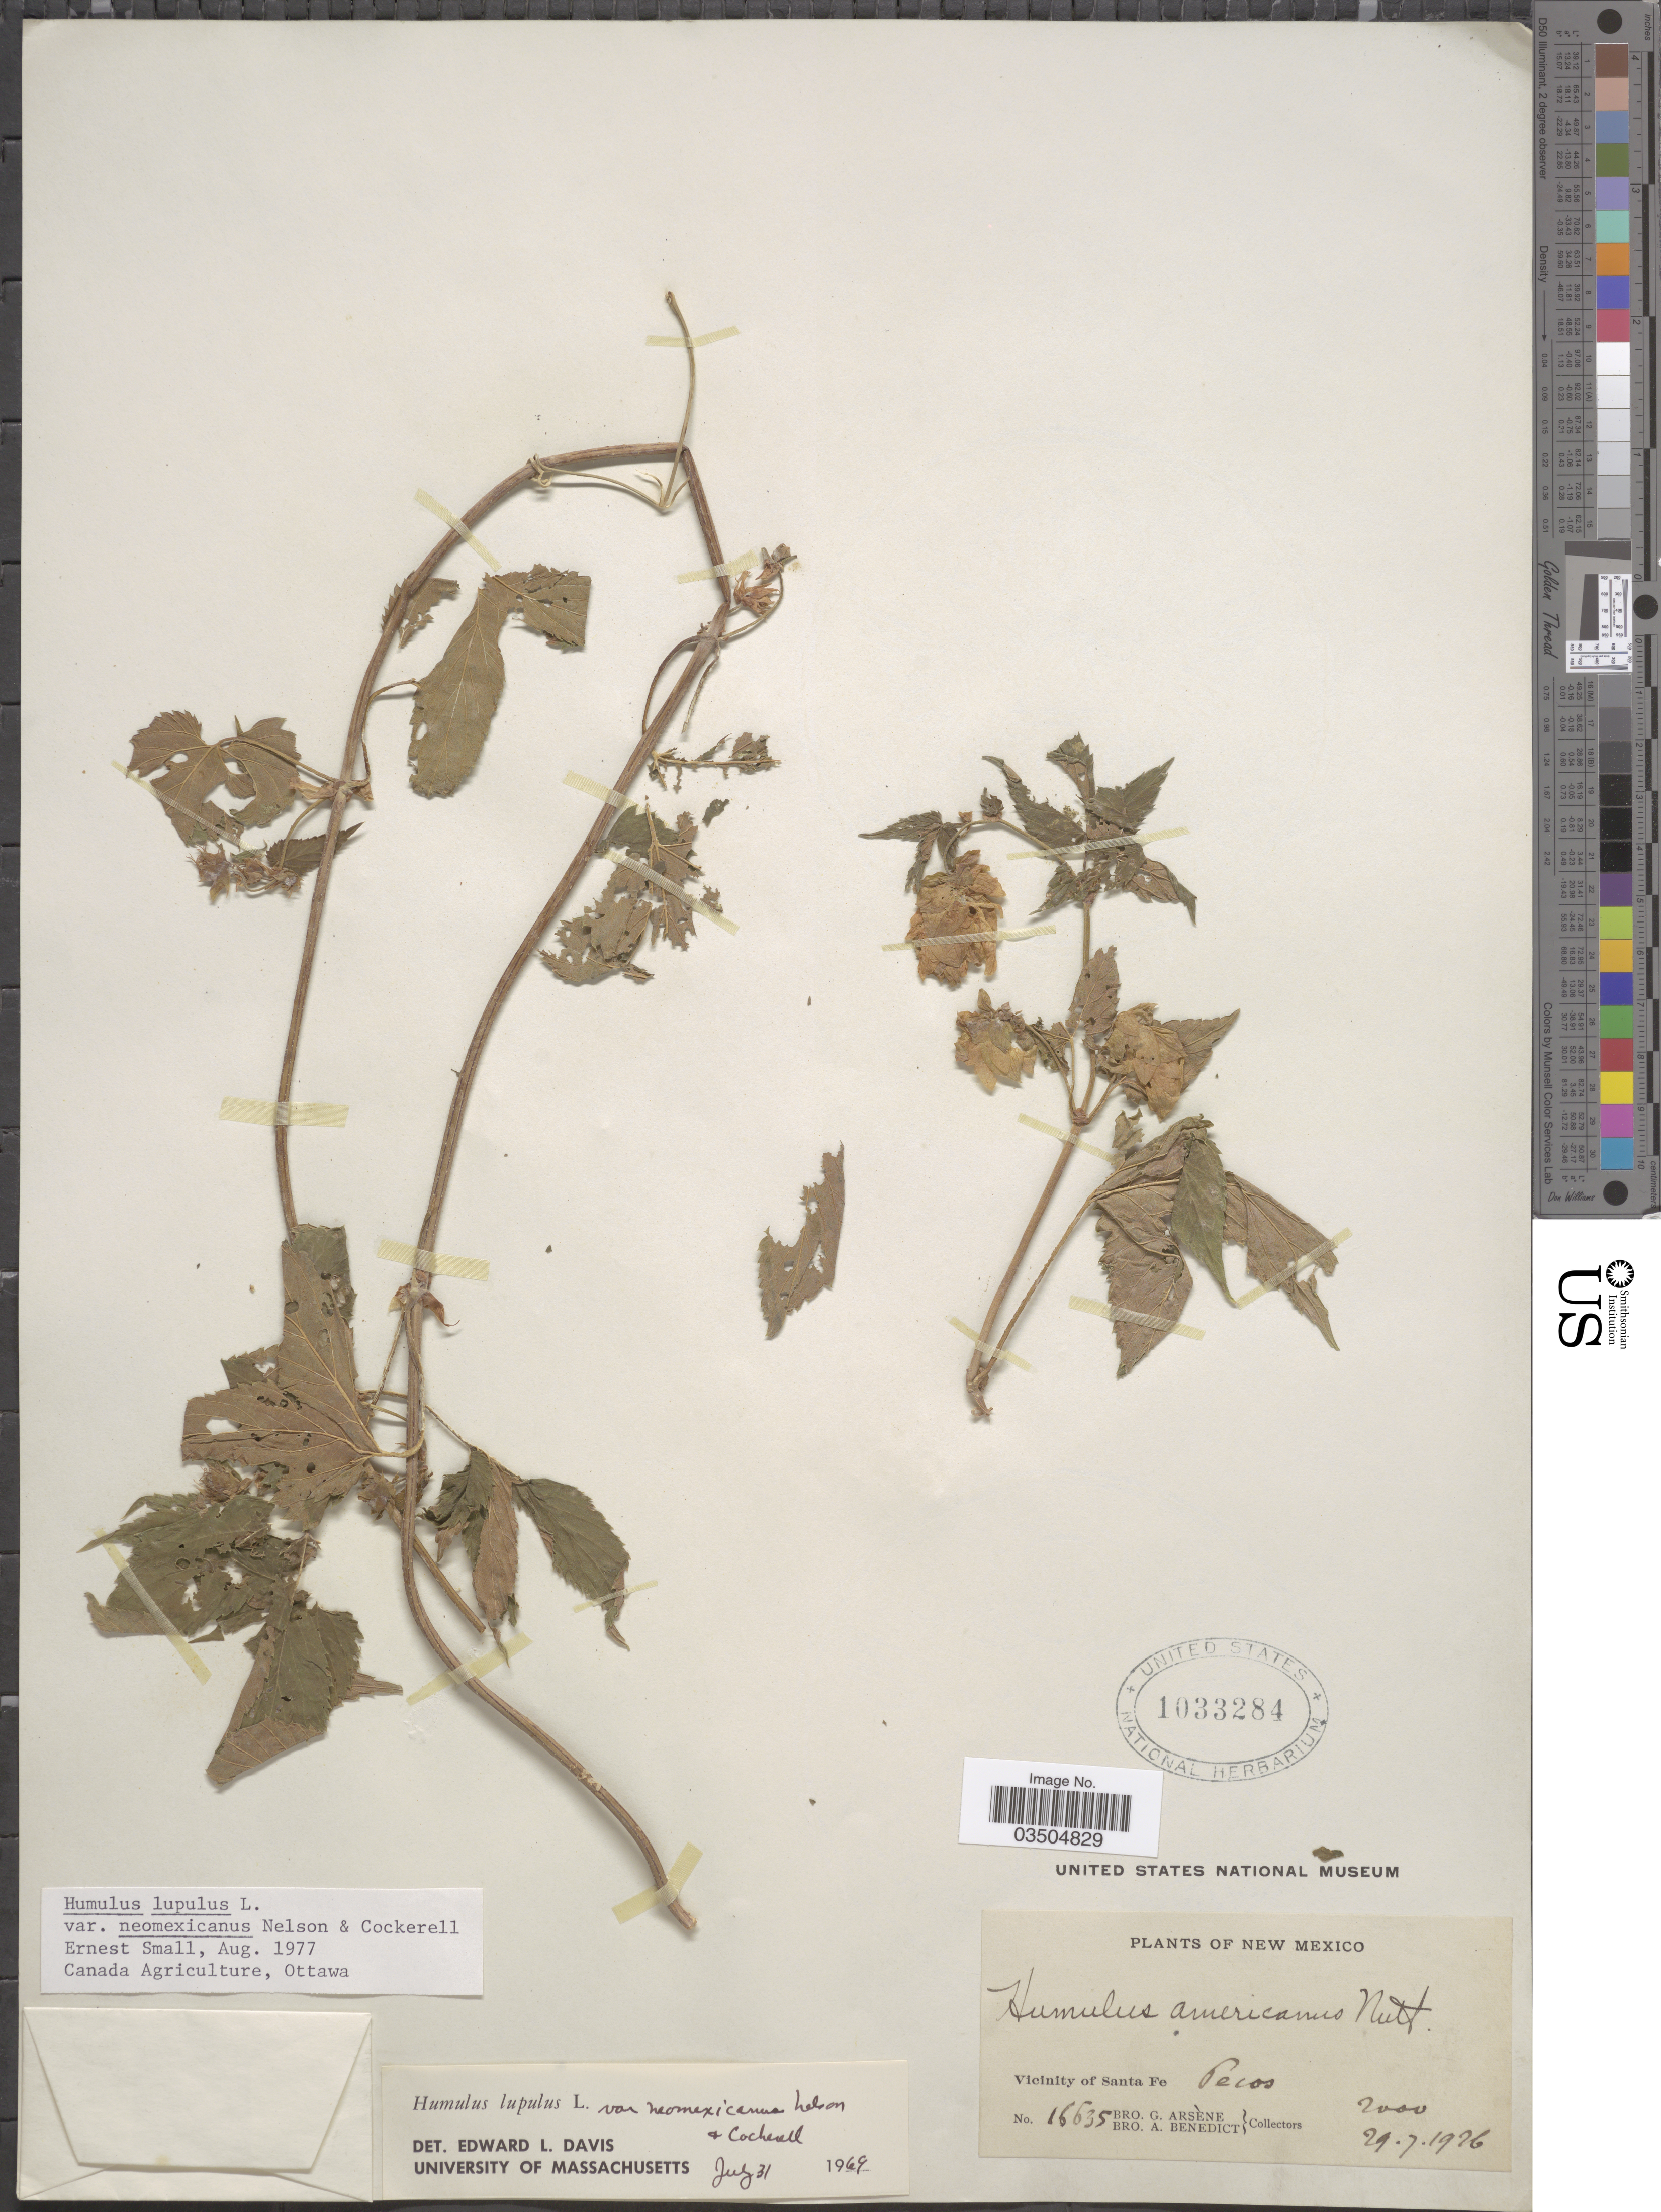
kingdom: Plantae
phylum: Tracheophyta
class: Magnoliopsida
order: Rosales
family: Cannabaceae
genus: Humulus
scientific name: Humulus neomexicanus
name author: (A. Nelson & Cockerell) Rydb.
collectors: Bro. G. Arsène & Bro. A. Benedict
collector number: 16635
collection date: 1926-07-29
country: United States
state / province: New Mexico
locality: Vicinity of Santa Fe, Pecos.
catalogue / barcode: US 1033284